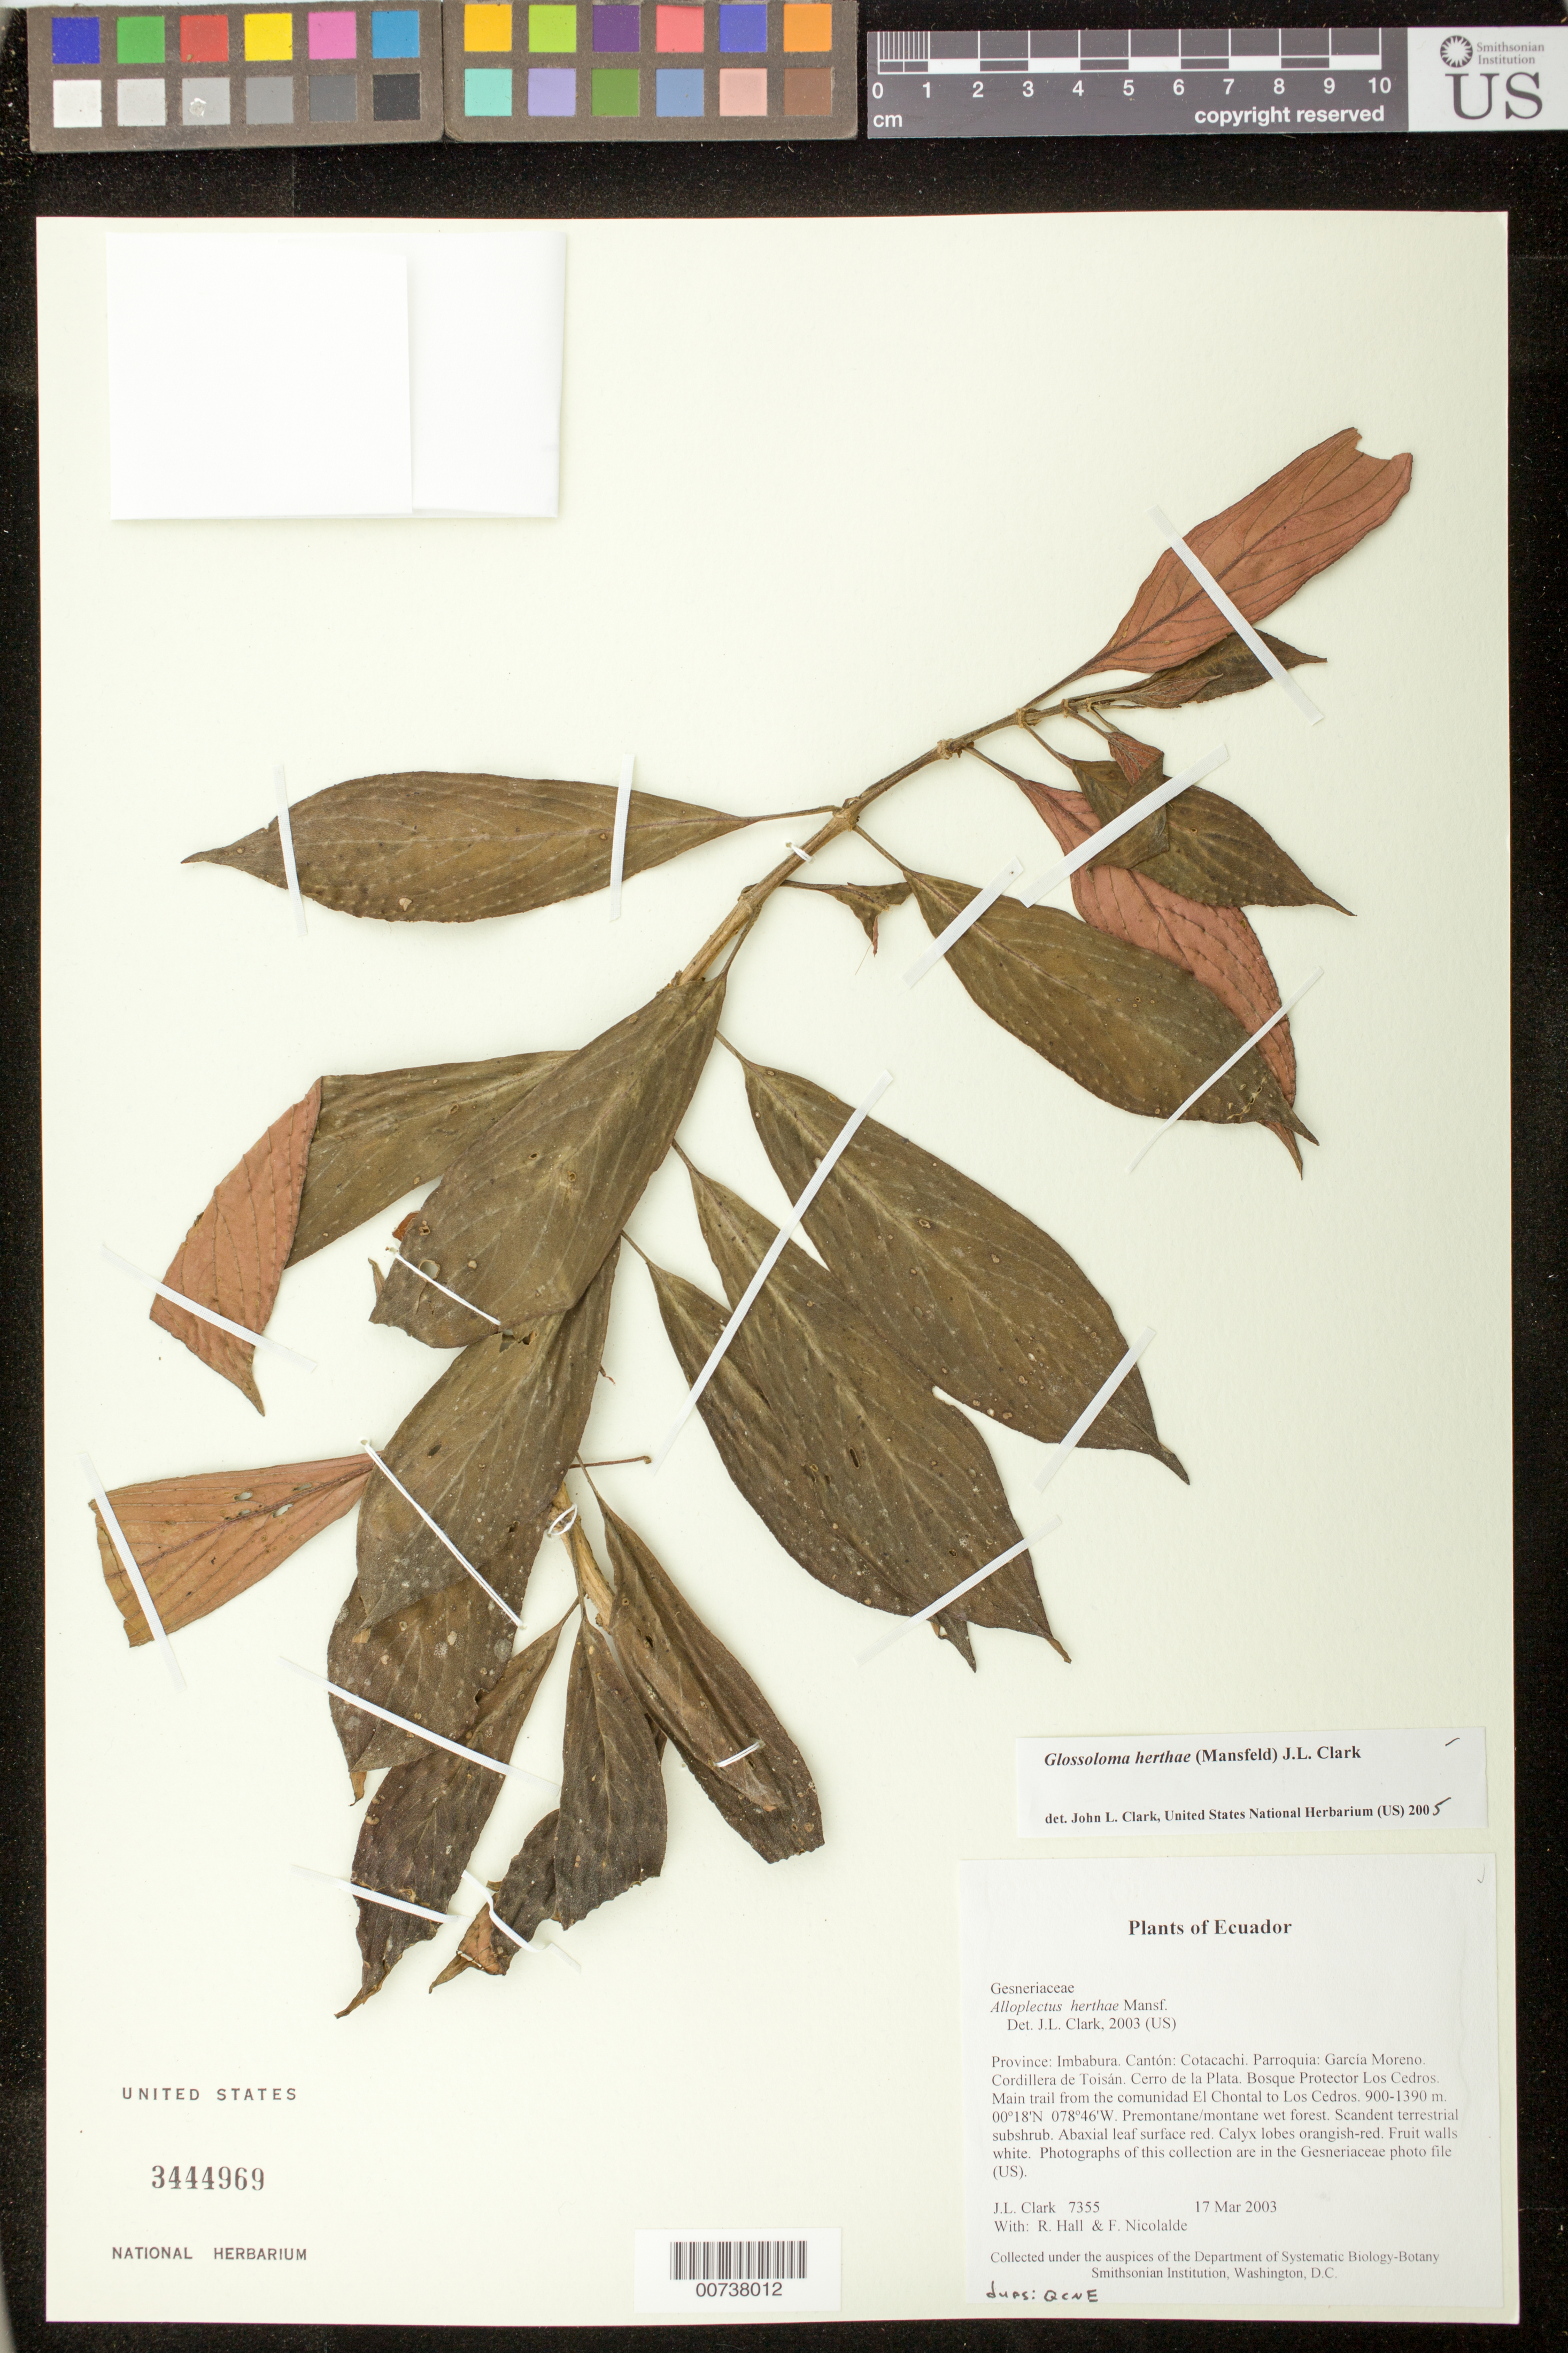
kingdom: Plantae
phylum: Tracheophyta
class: Magnoliopsida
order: Lamiales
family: Gesneriaceae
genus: Glossoloma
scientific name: Glossoloma herthae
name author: (Mansf.) J.L. Clark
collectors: J. L. Clark, R. Hall & F. Nicolalde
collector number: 7355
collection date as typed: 17 Mar 2003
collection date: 2003-03-17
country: Ecuador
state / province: Imbabura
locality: Cotacachi. Parroquia: García Moreno. Cordillera de Toisán. Cerro de la Plata. Bosque Protector Los Cedros. Main trail from the comunidad El Chontal to Los Cedros.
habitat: Premontane/montane wet forest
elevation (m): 900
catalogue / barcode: US 3444969